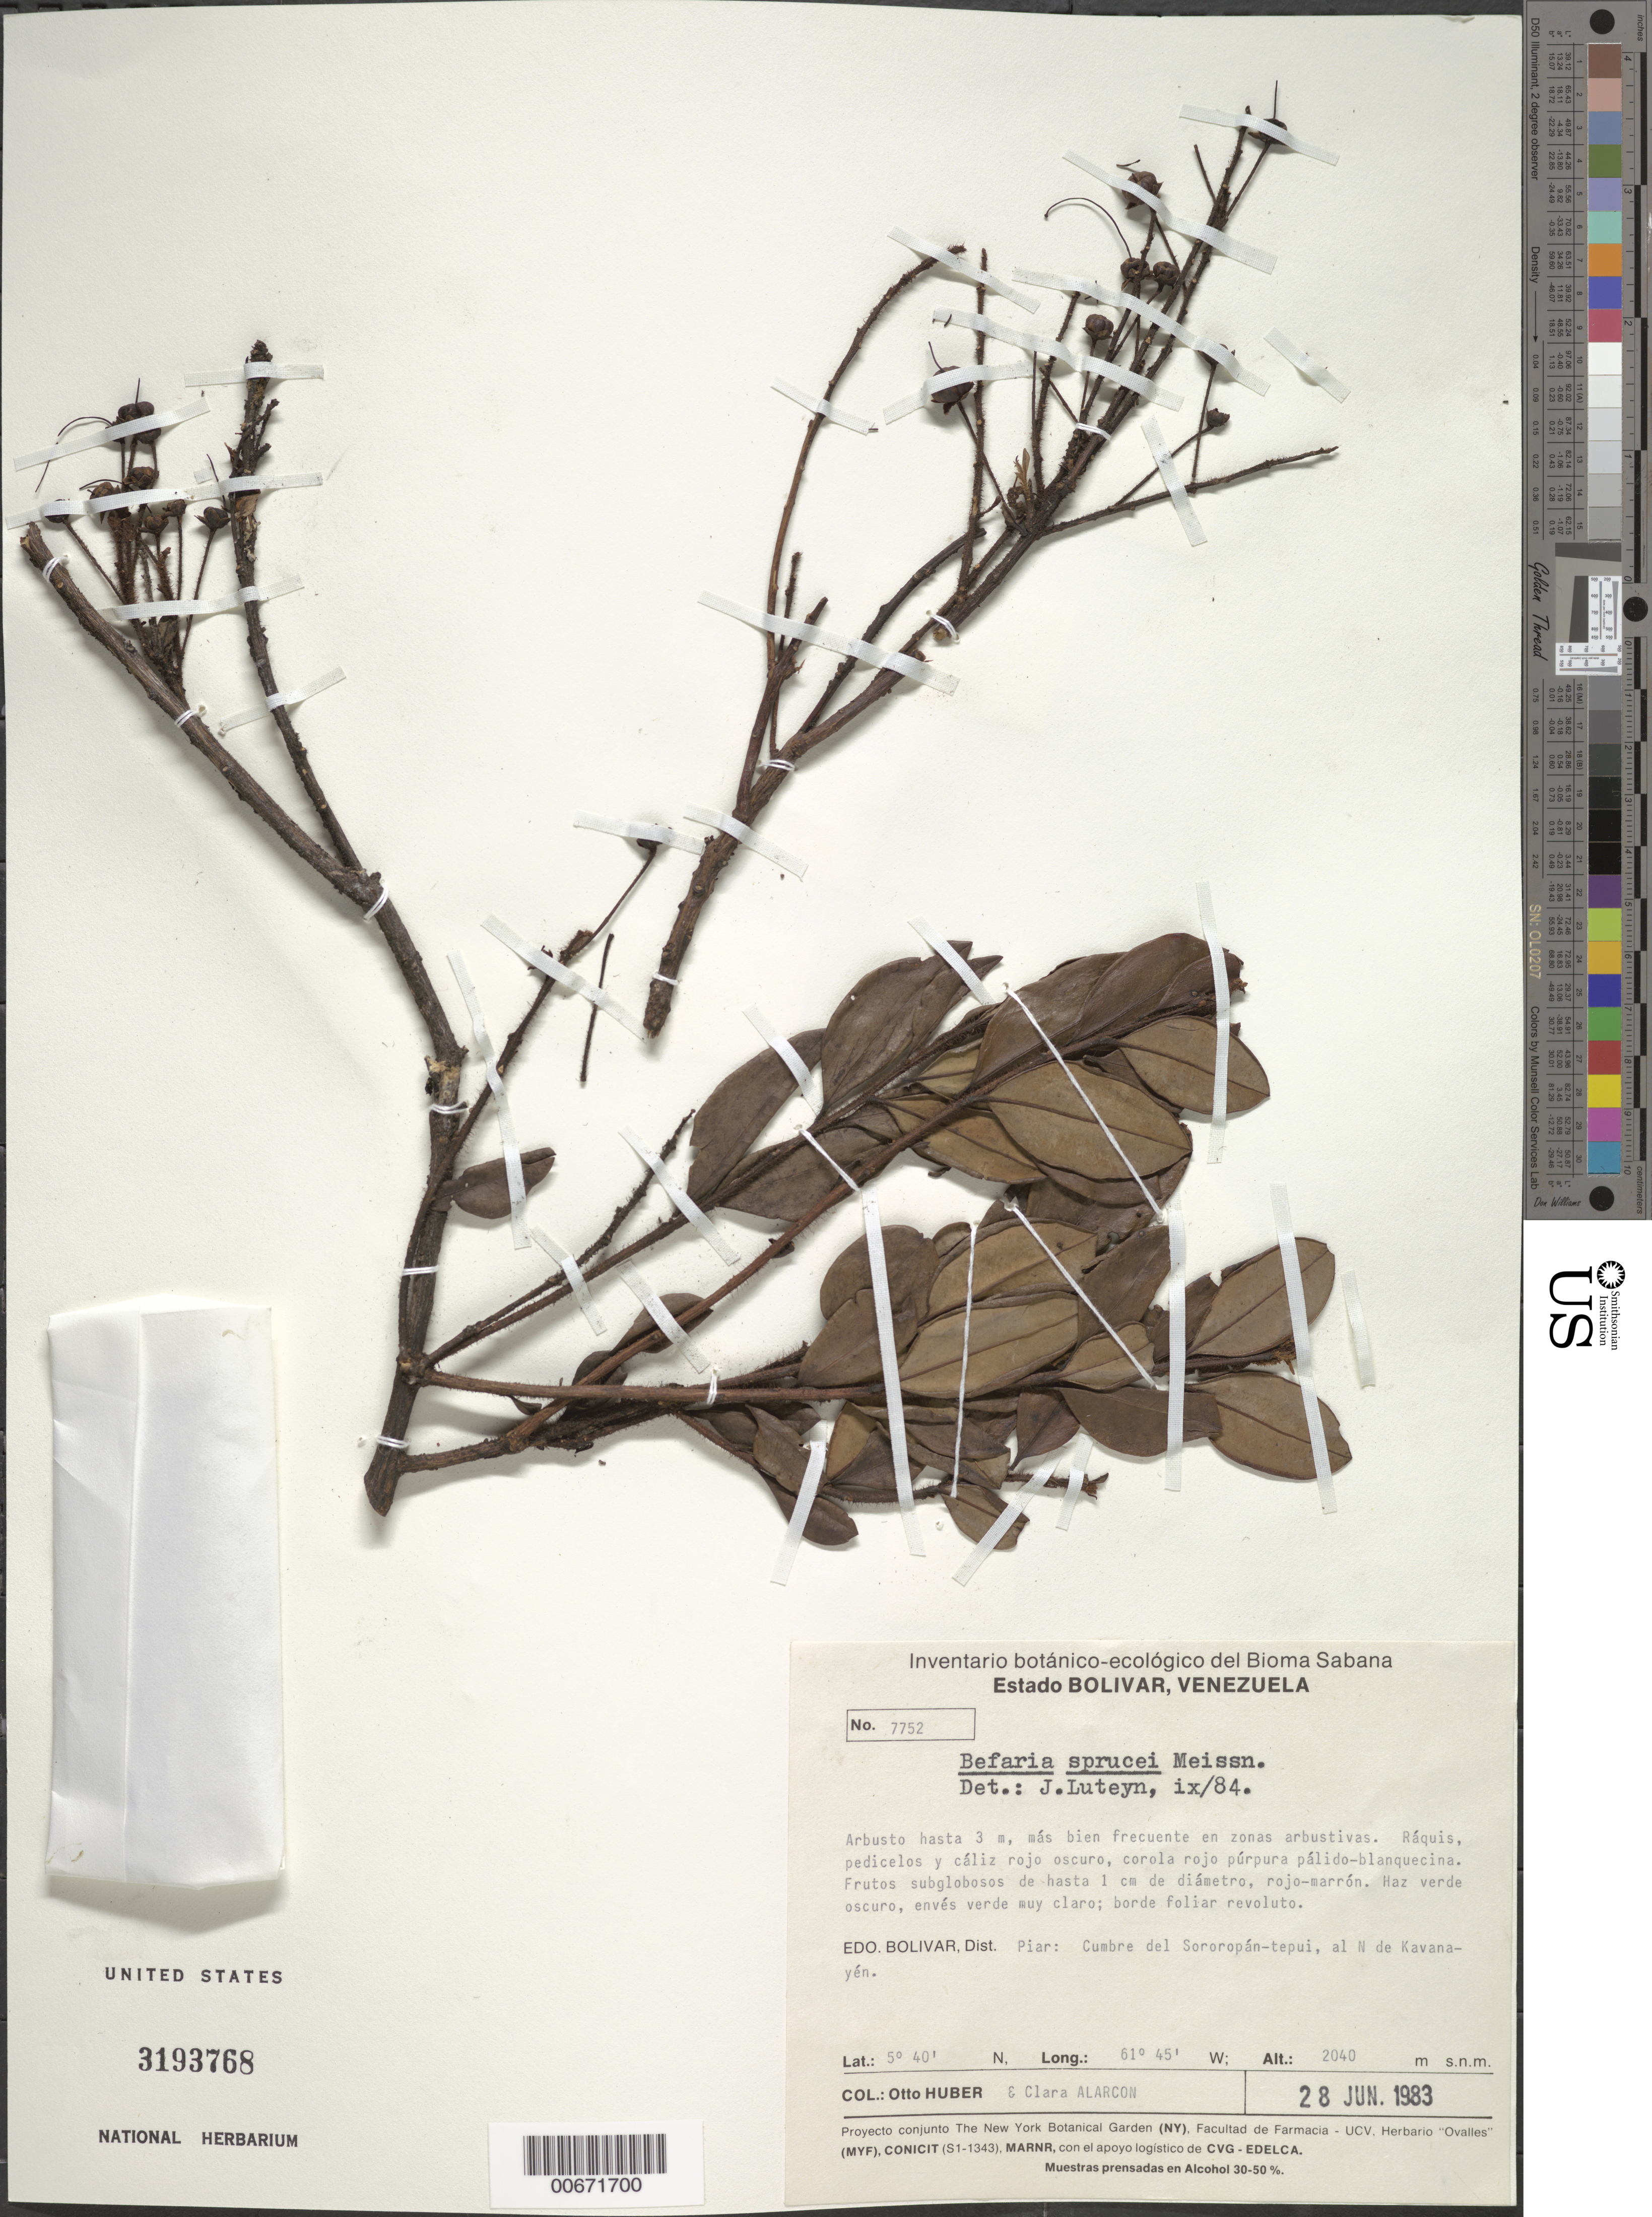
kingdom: Plantae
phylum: Tracheophyta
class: Magnoliopsida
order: Ericales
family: Ericaceae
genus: Bejaria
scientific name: Bejaria sprucei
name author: Meisn.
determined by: Luteyn, J. L.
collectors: O. Huber & C. Alarcon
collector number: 7752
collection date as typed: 28-Jun-83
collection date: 1983-06-28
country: Venezuela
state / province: Bolívar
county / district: Piar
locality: Sororopán-tepuí, cumbre, al N de Kavanayén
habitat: Zonas arbustivas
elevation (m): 2040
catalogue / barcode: US 3193768